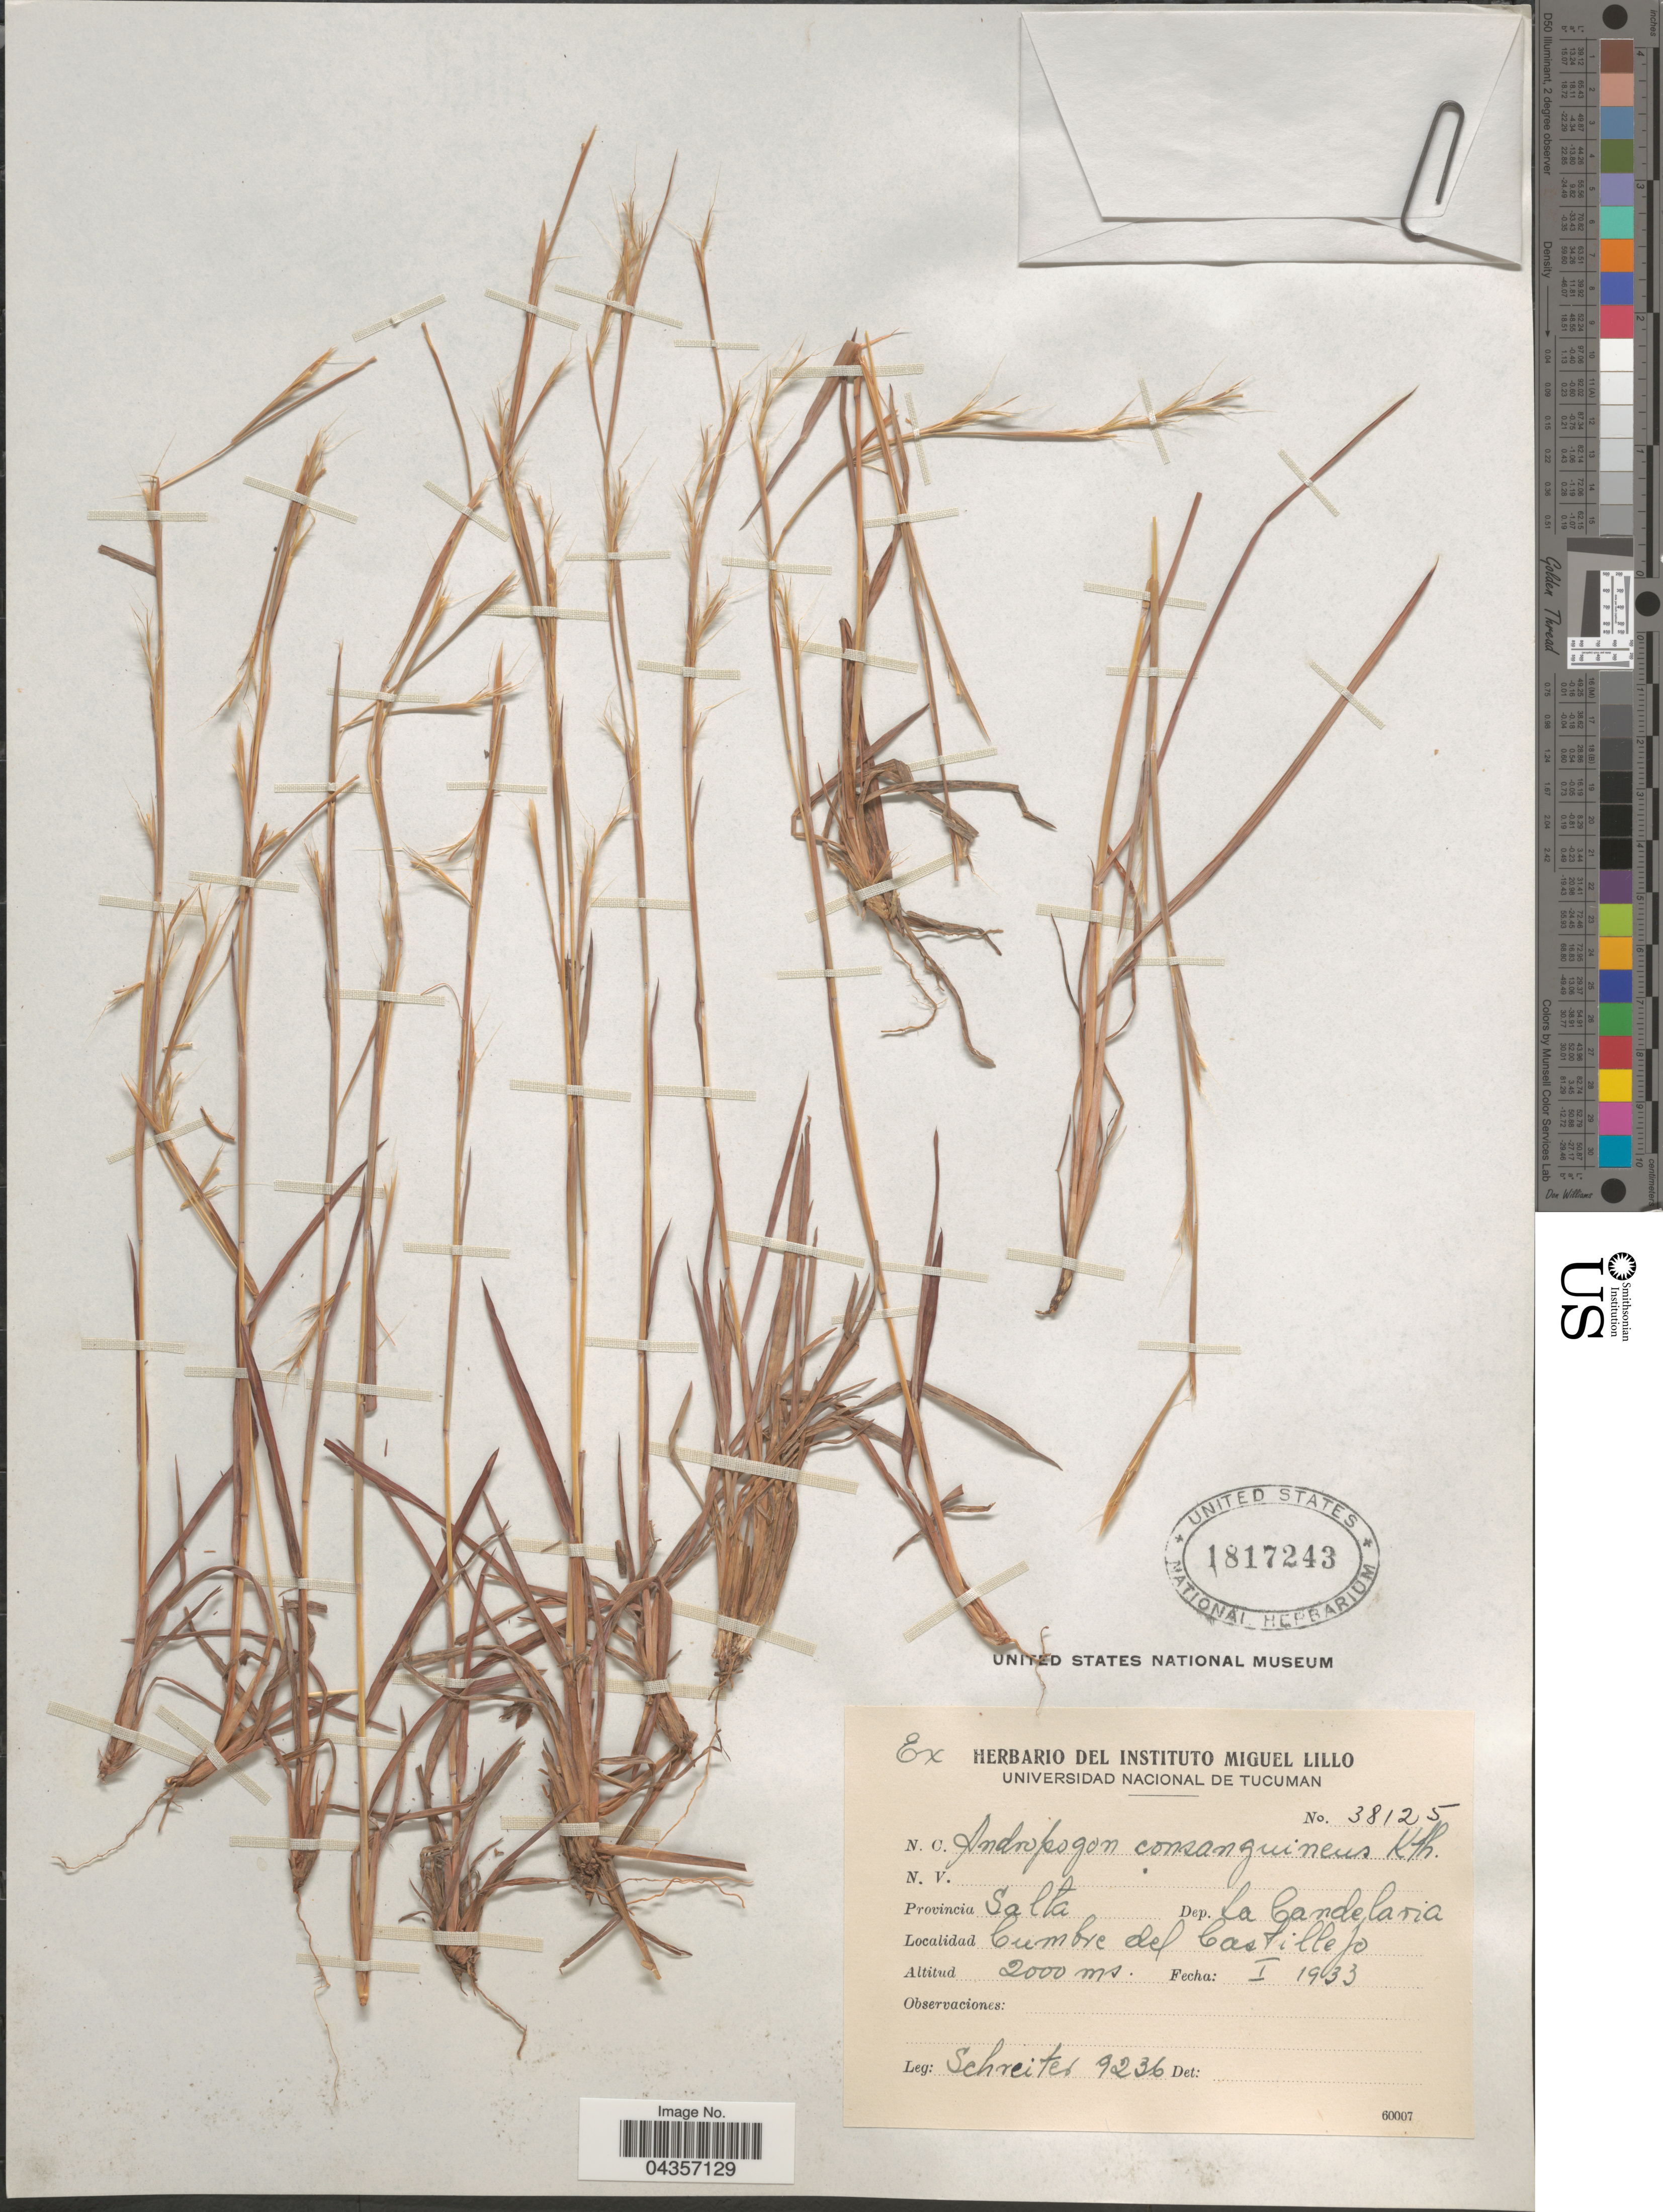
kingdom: Plantae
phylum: Tracheophyta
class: Liliopsida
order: Poales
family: Poaceae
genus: Schizachyrium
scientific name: Schizachyrium spicatum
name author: (Spreng.) Wipff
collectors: -. Schreiter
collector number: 9236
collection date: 1933-01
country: Argentina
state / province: Salta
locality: Dep. La Candelaria. Cumbre del Castillejo.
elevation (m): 2000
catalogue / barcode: US 1817243